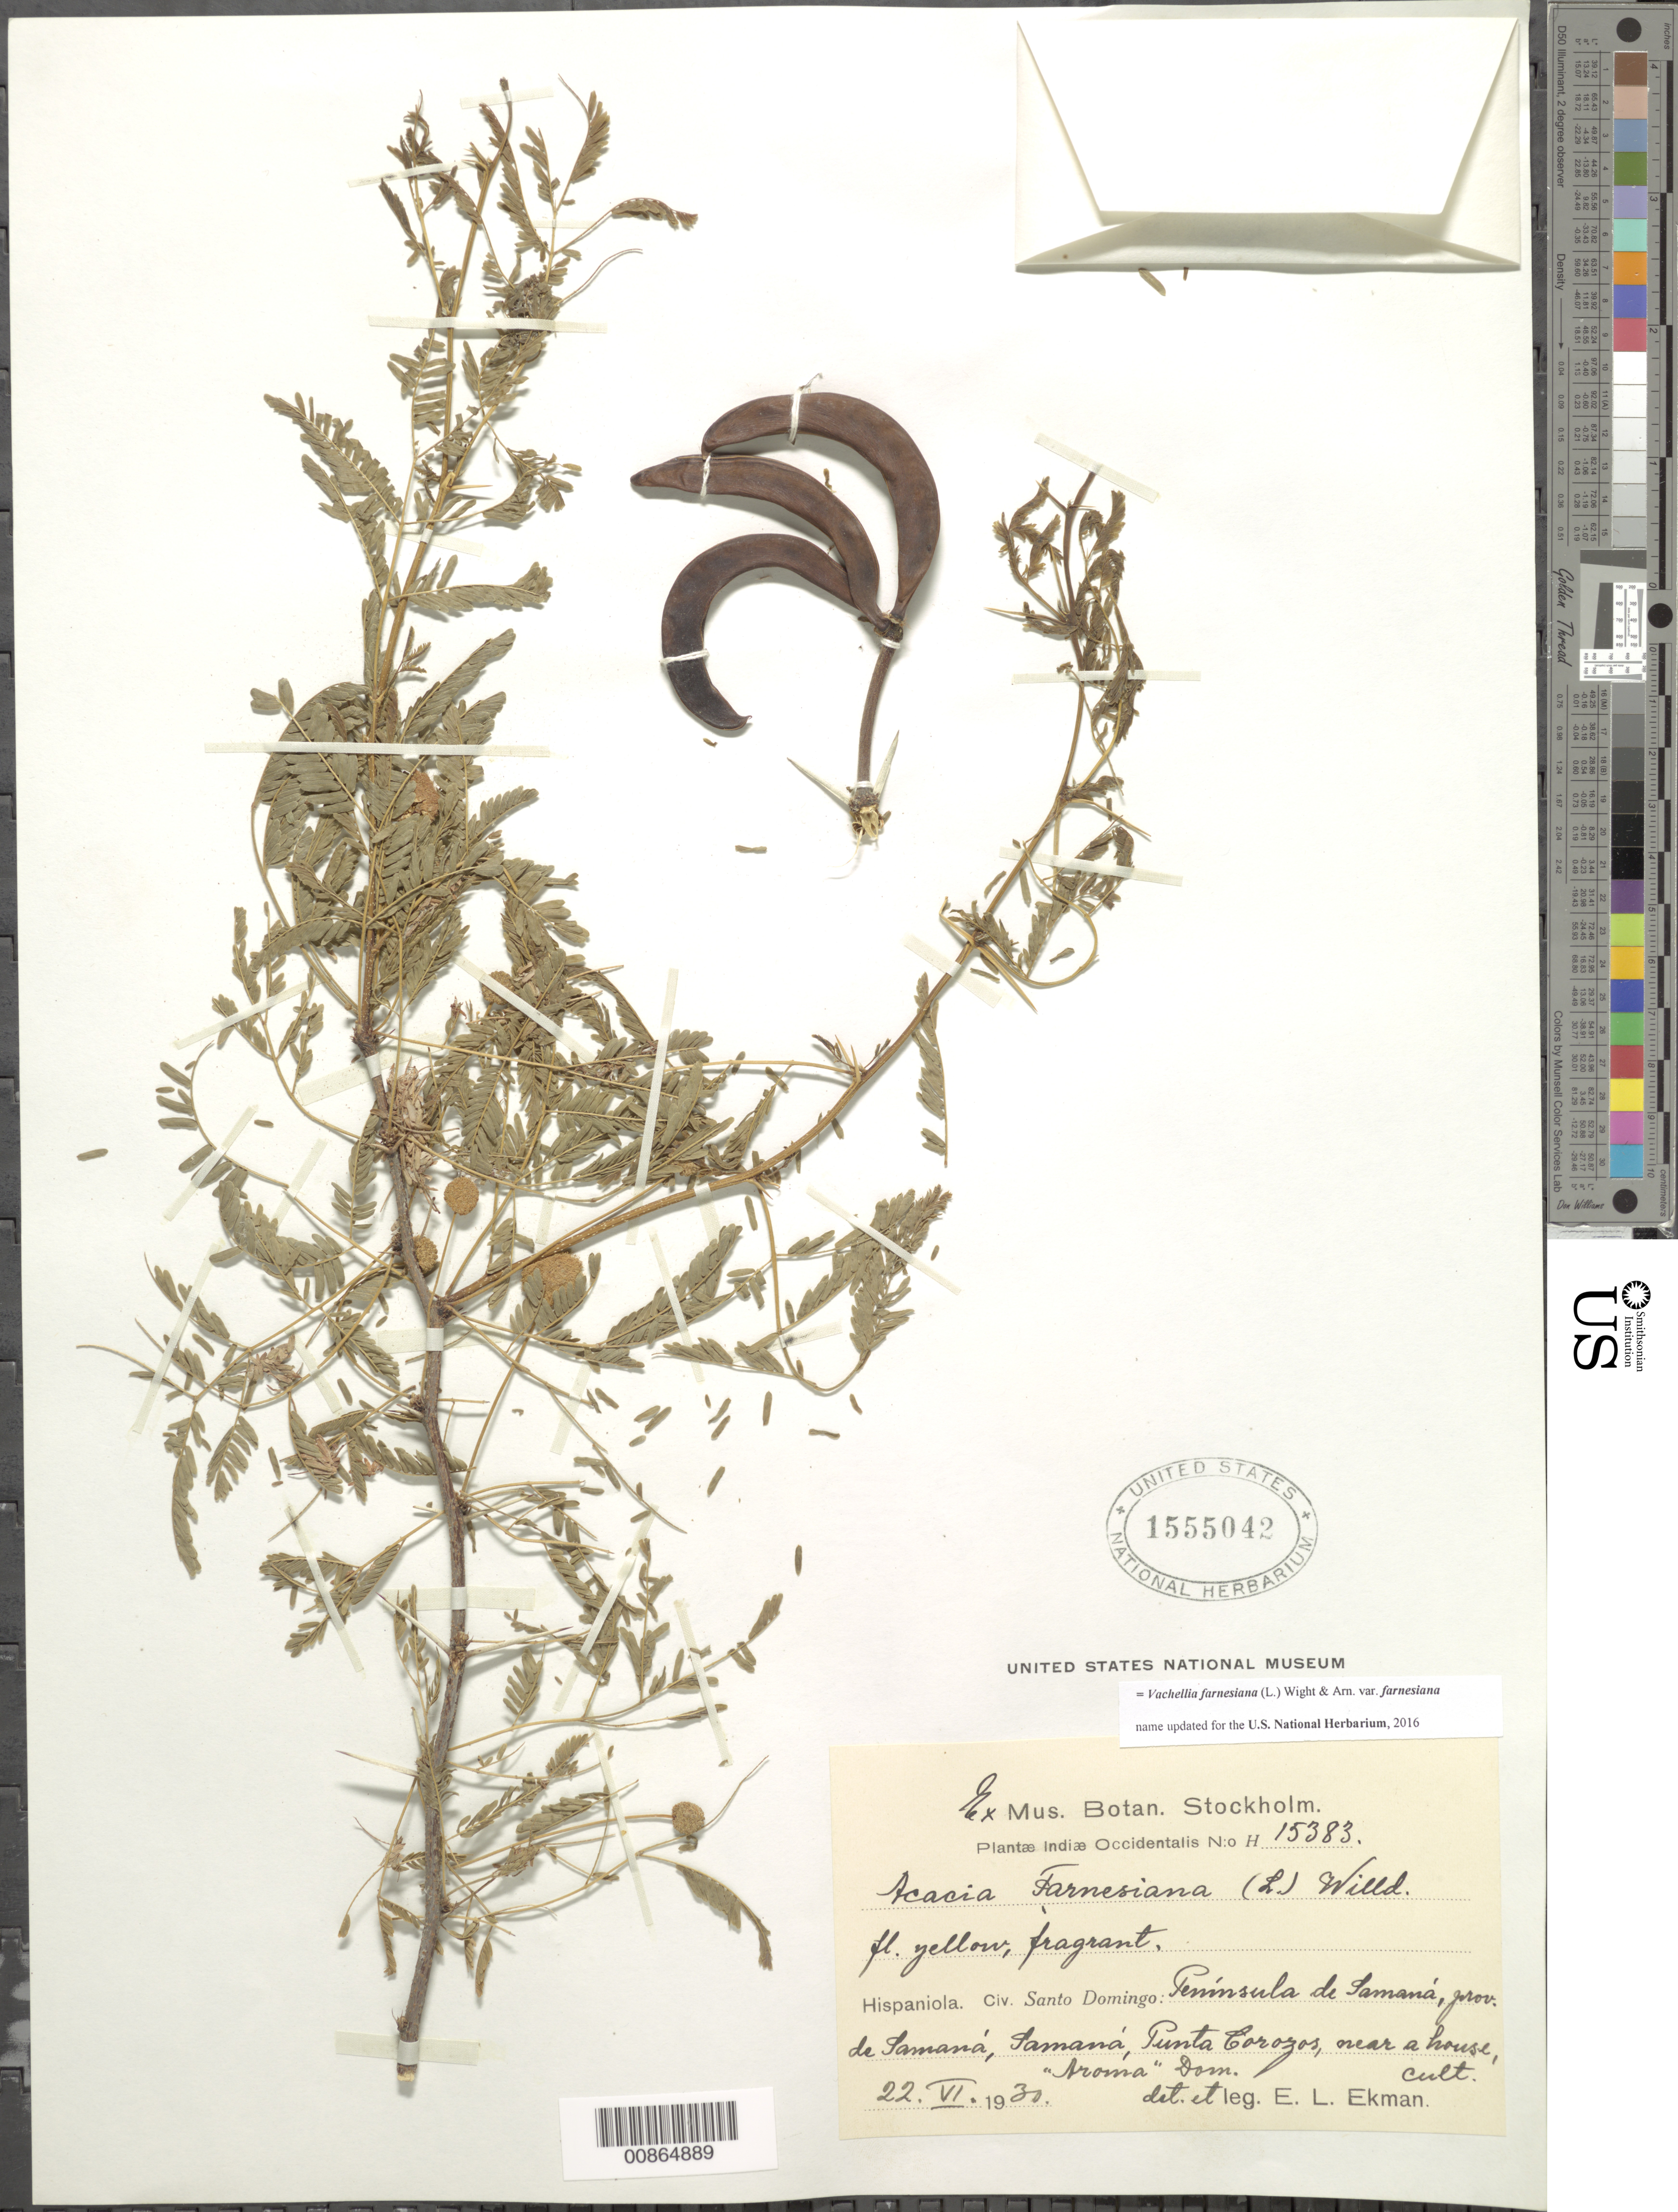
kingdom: Plantae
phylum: Tracheophyta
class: Magnoliopsida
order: Fabales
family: Fabaceae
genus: Vachellia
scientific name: Vachellia farnesiana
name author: (L.) Wight & Arn.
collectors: E. L. Ekman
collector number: H 15383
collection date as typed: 22 Jun 1930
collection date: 1930-06-22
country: Dominican Republic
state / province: Samana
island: Hispaniola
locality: Península de Samaná. Samaná, Punta Corozos, near a house.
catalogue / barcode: US 1555042